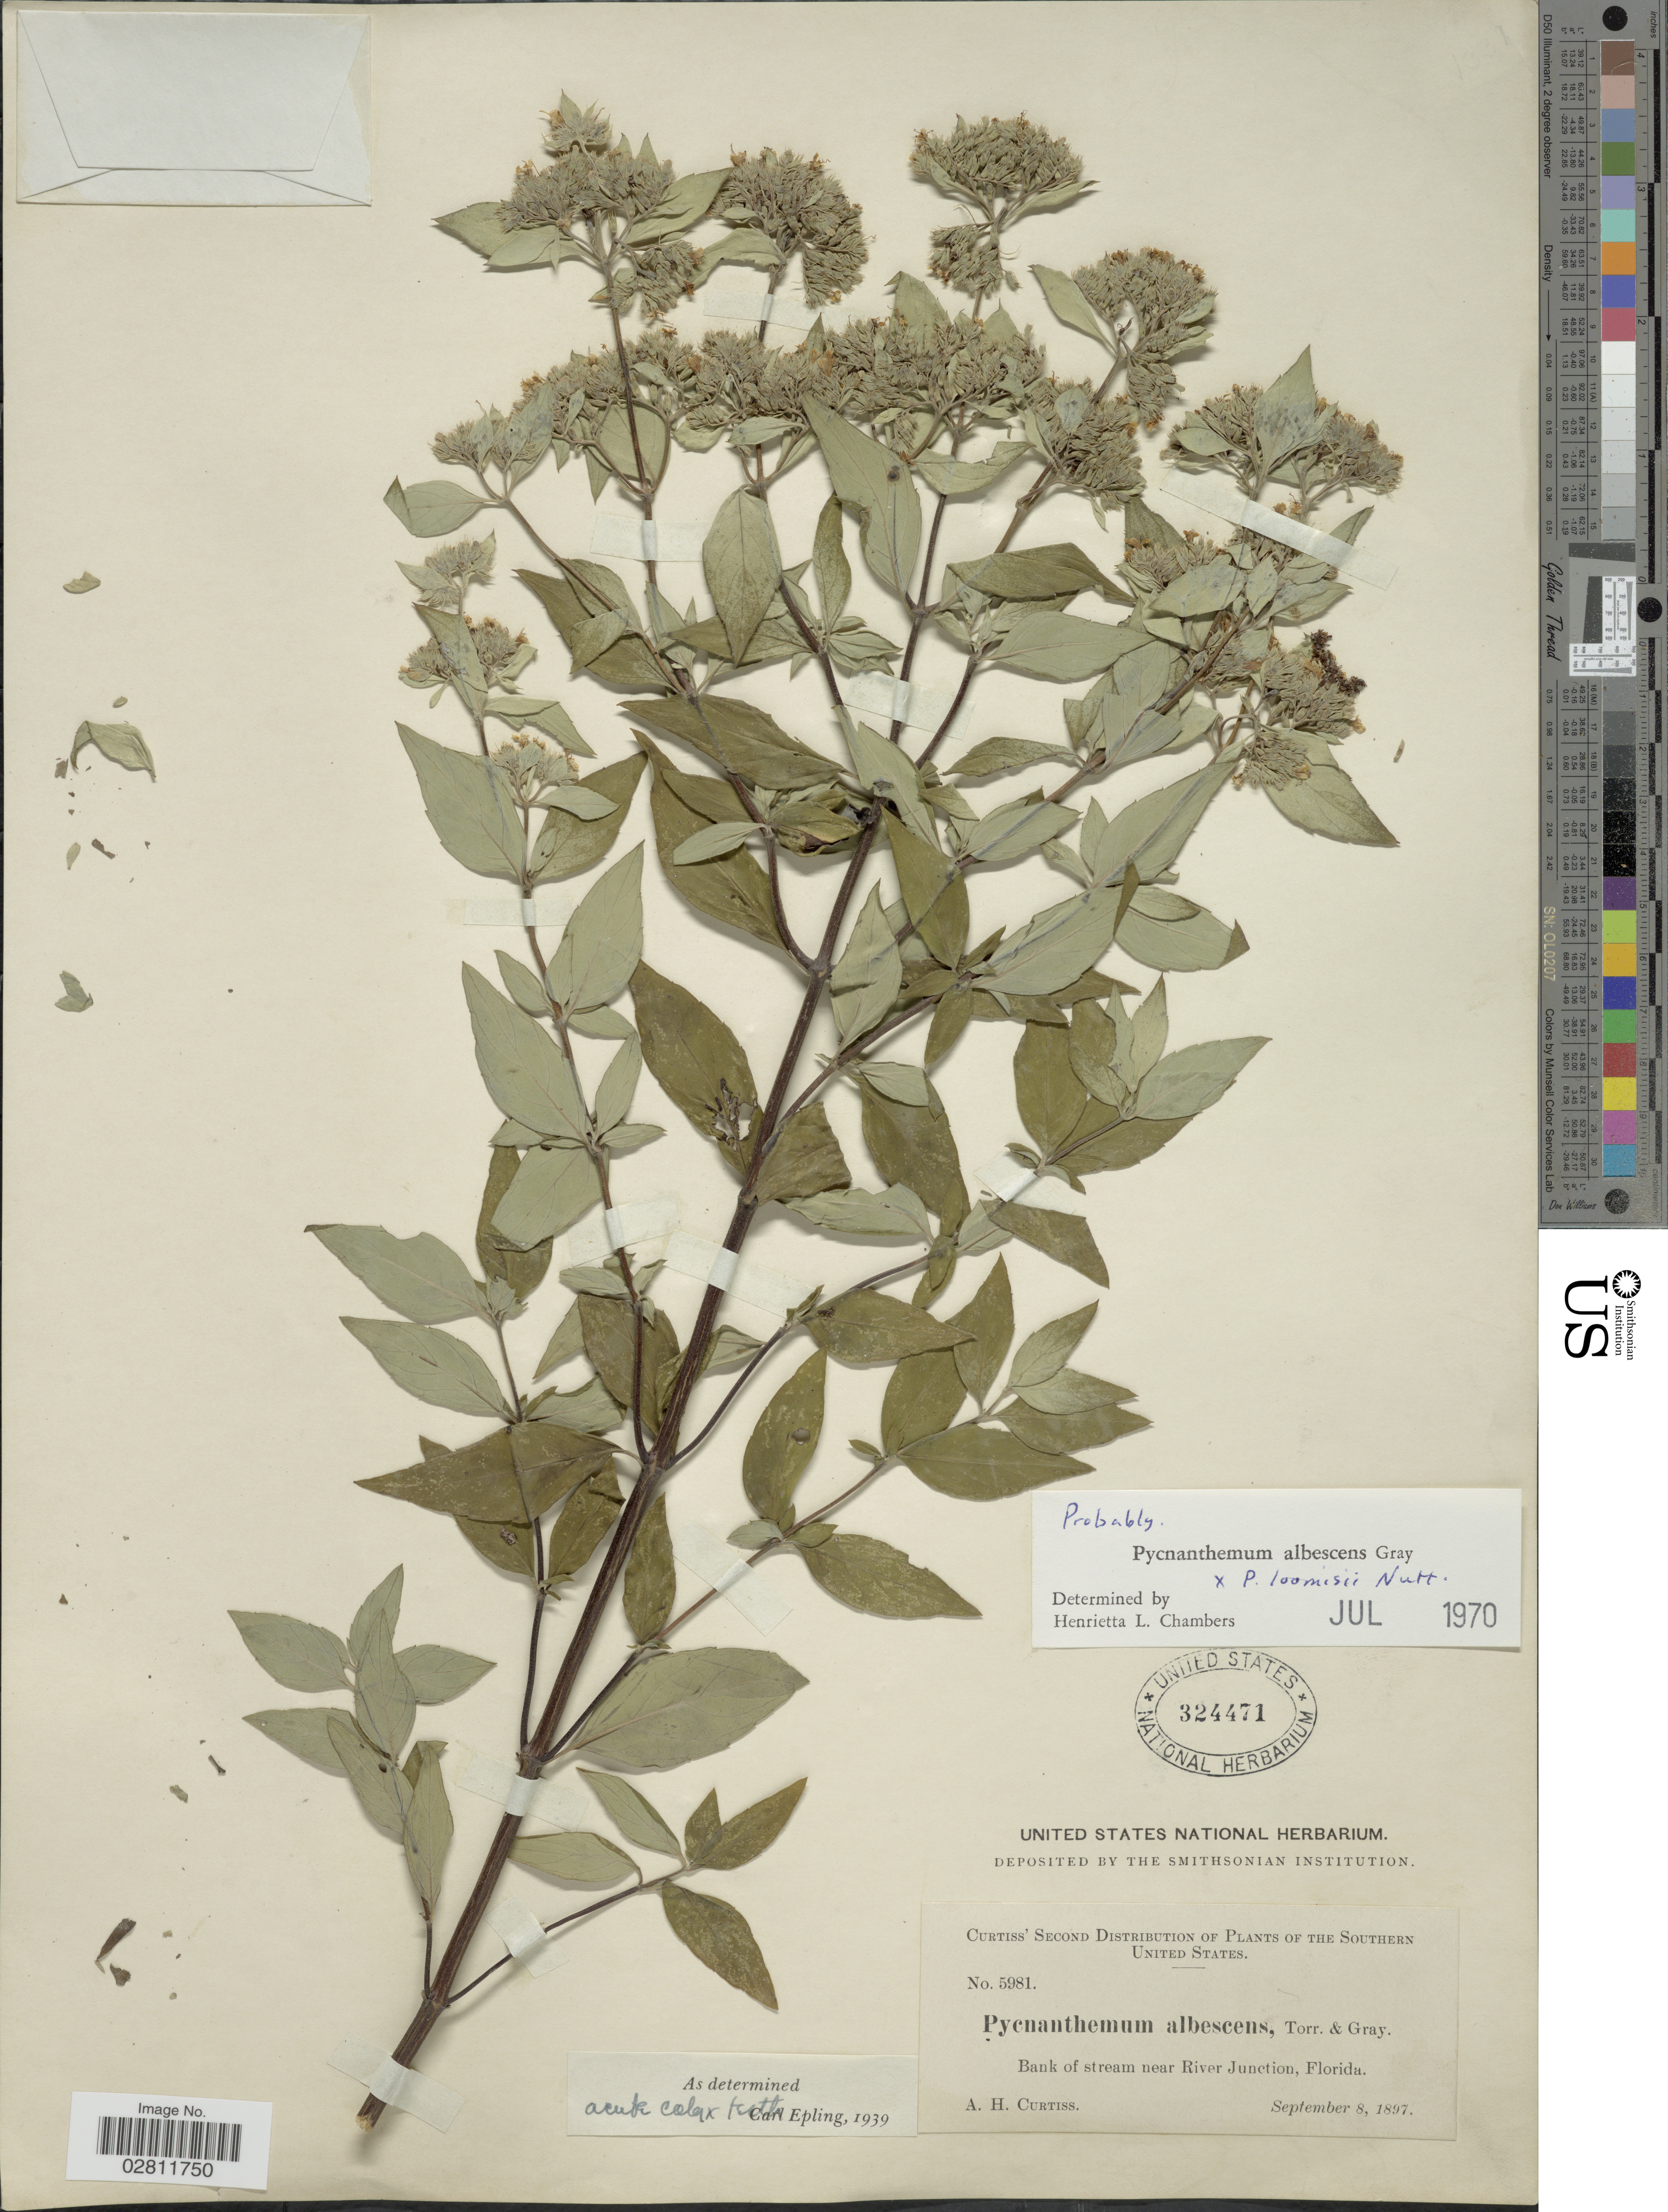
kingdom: Plantae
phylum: Tracheophyta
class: Magnoliopsida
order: Lamiales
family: Lamiaceae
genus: Pycnanthemum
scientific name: Pycnanthemum albescens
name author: Torr. & A. Gray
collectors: A. H. Curtiss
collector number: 5981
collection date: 1897-09-08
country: United States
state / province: Florida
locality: Southern United States. Bank of stream near River Junction.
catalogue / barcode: US 324471